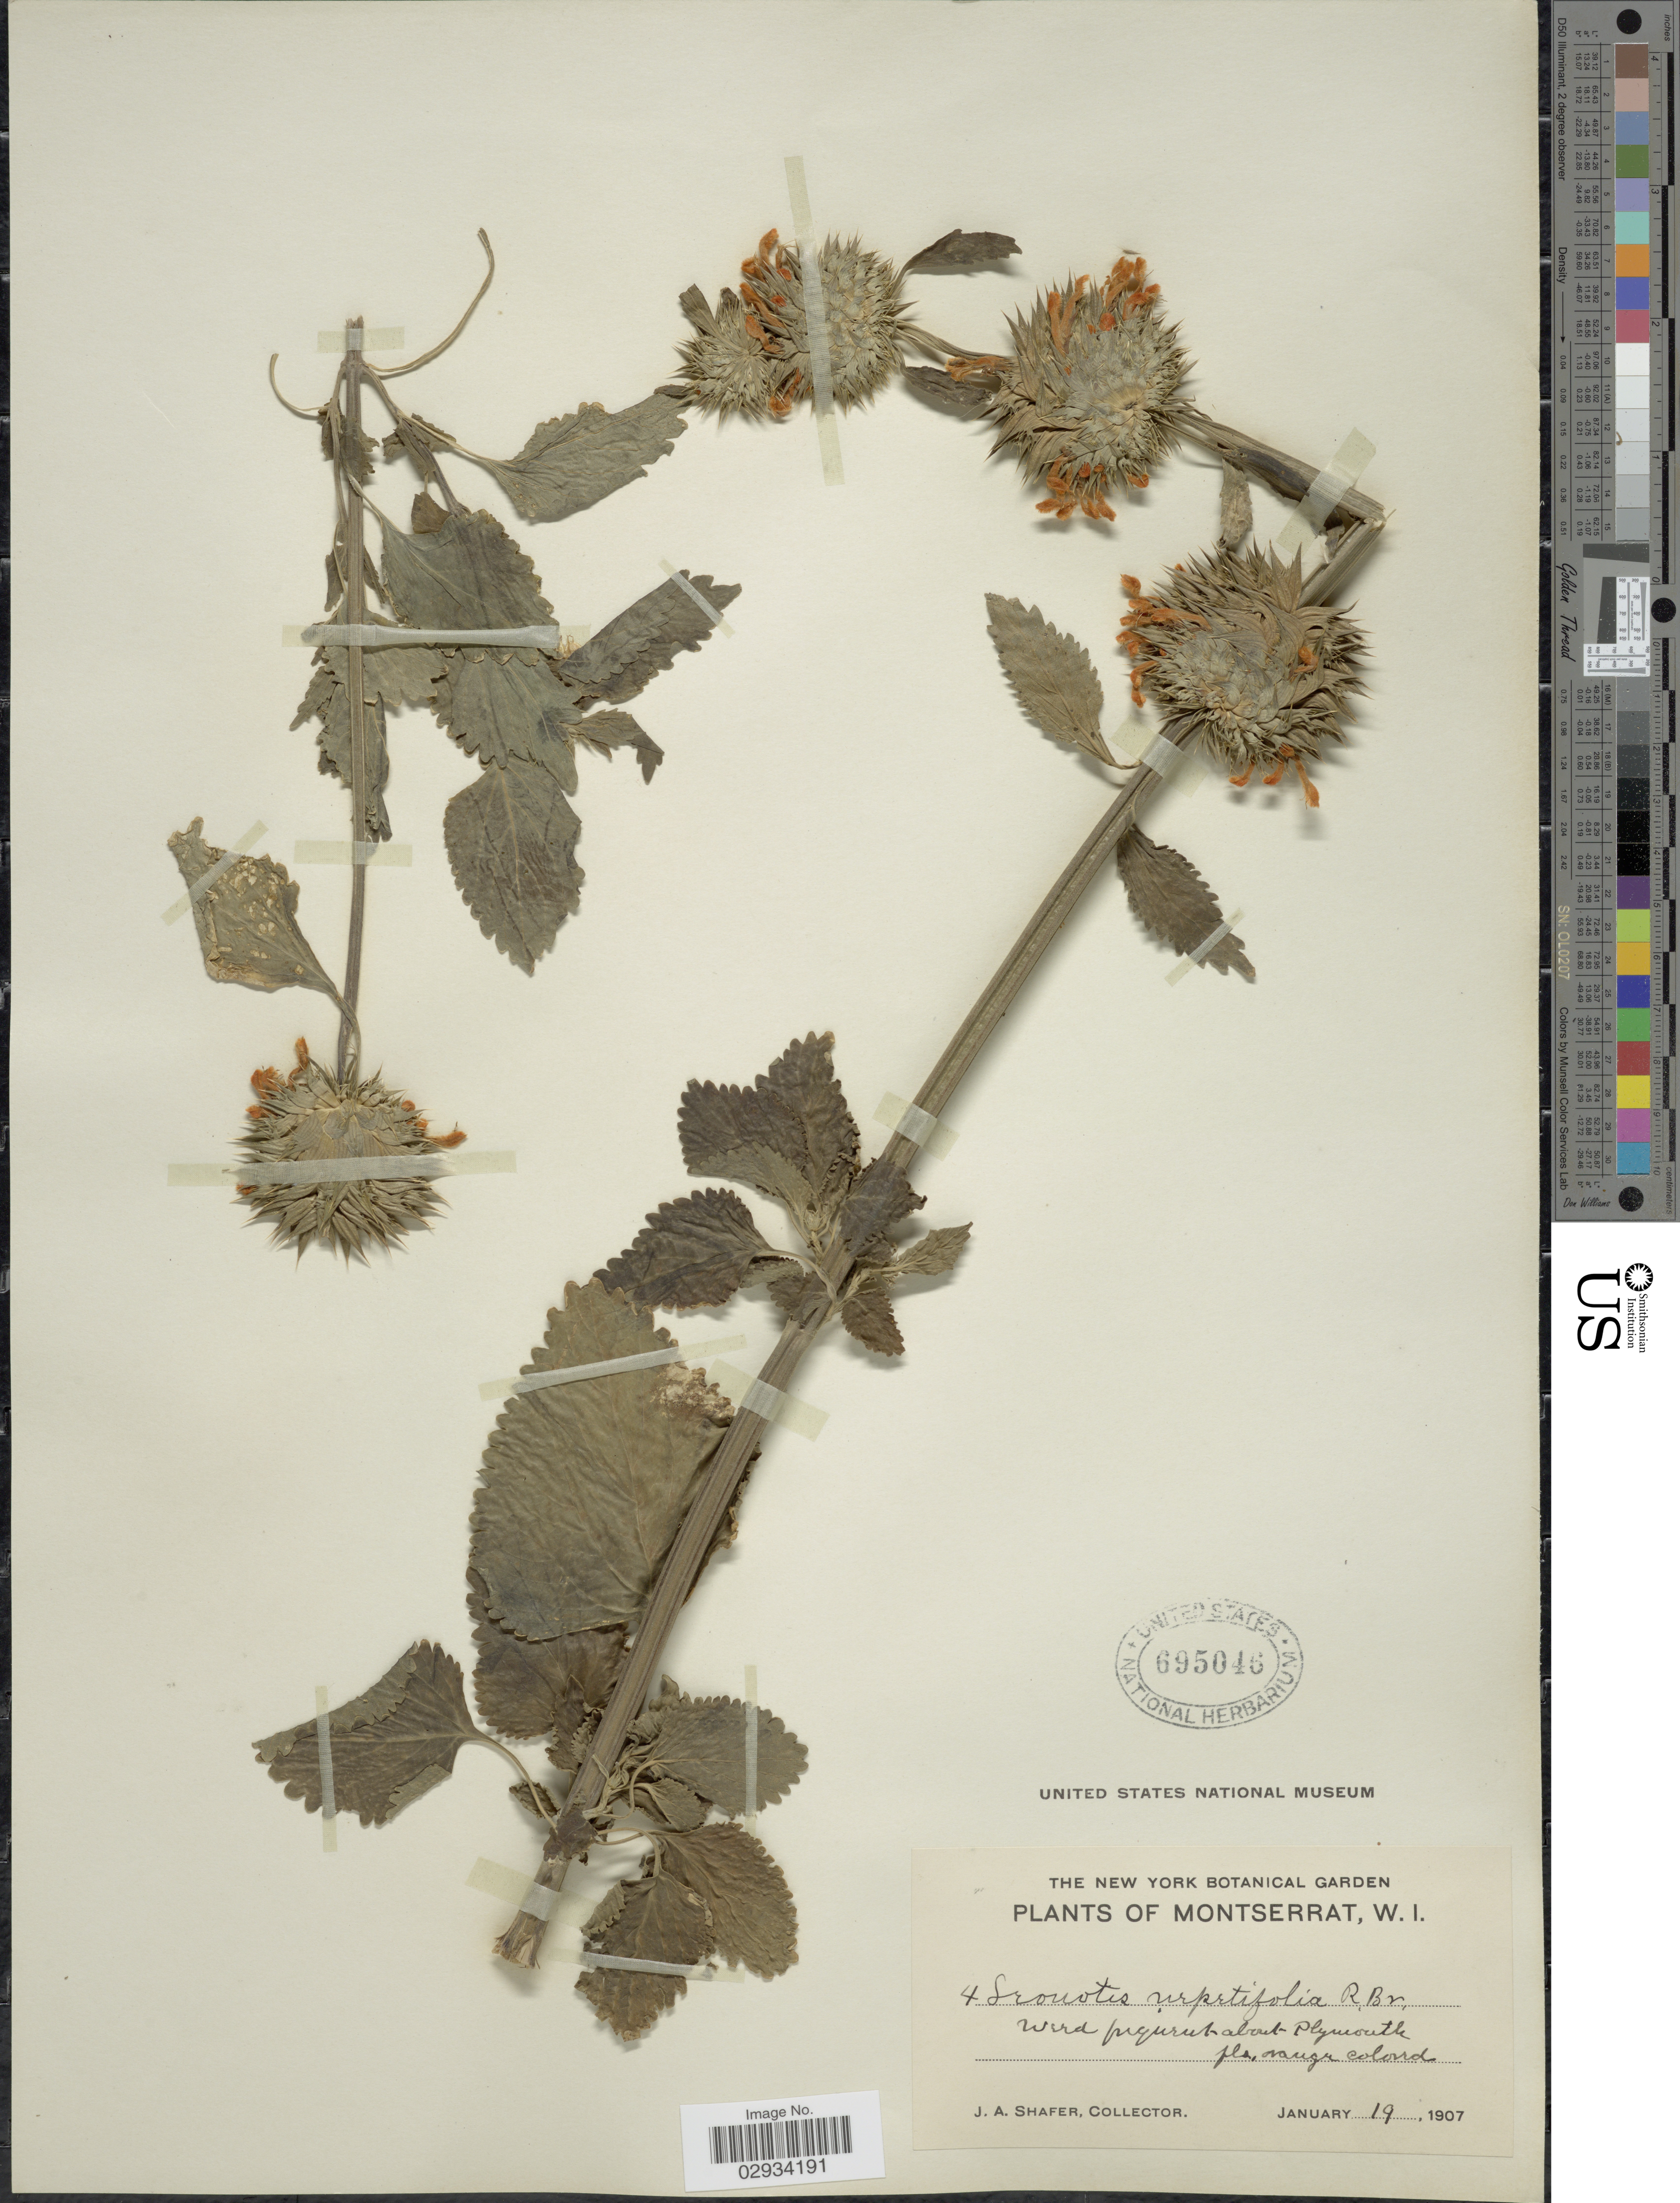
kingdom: Plantae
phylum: Tracheophyta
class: Magnoliopsida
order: Lamiales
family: Lamiaceae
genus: Leonotis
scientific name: Leonotis nepetifolia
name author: (L.) R. Br.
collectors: J. A. Shafer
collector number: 4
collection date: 1907-01-19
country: Montserrat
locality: W.I. About Plymouth.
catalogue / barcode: US 695046